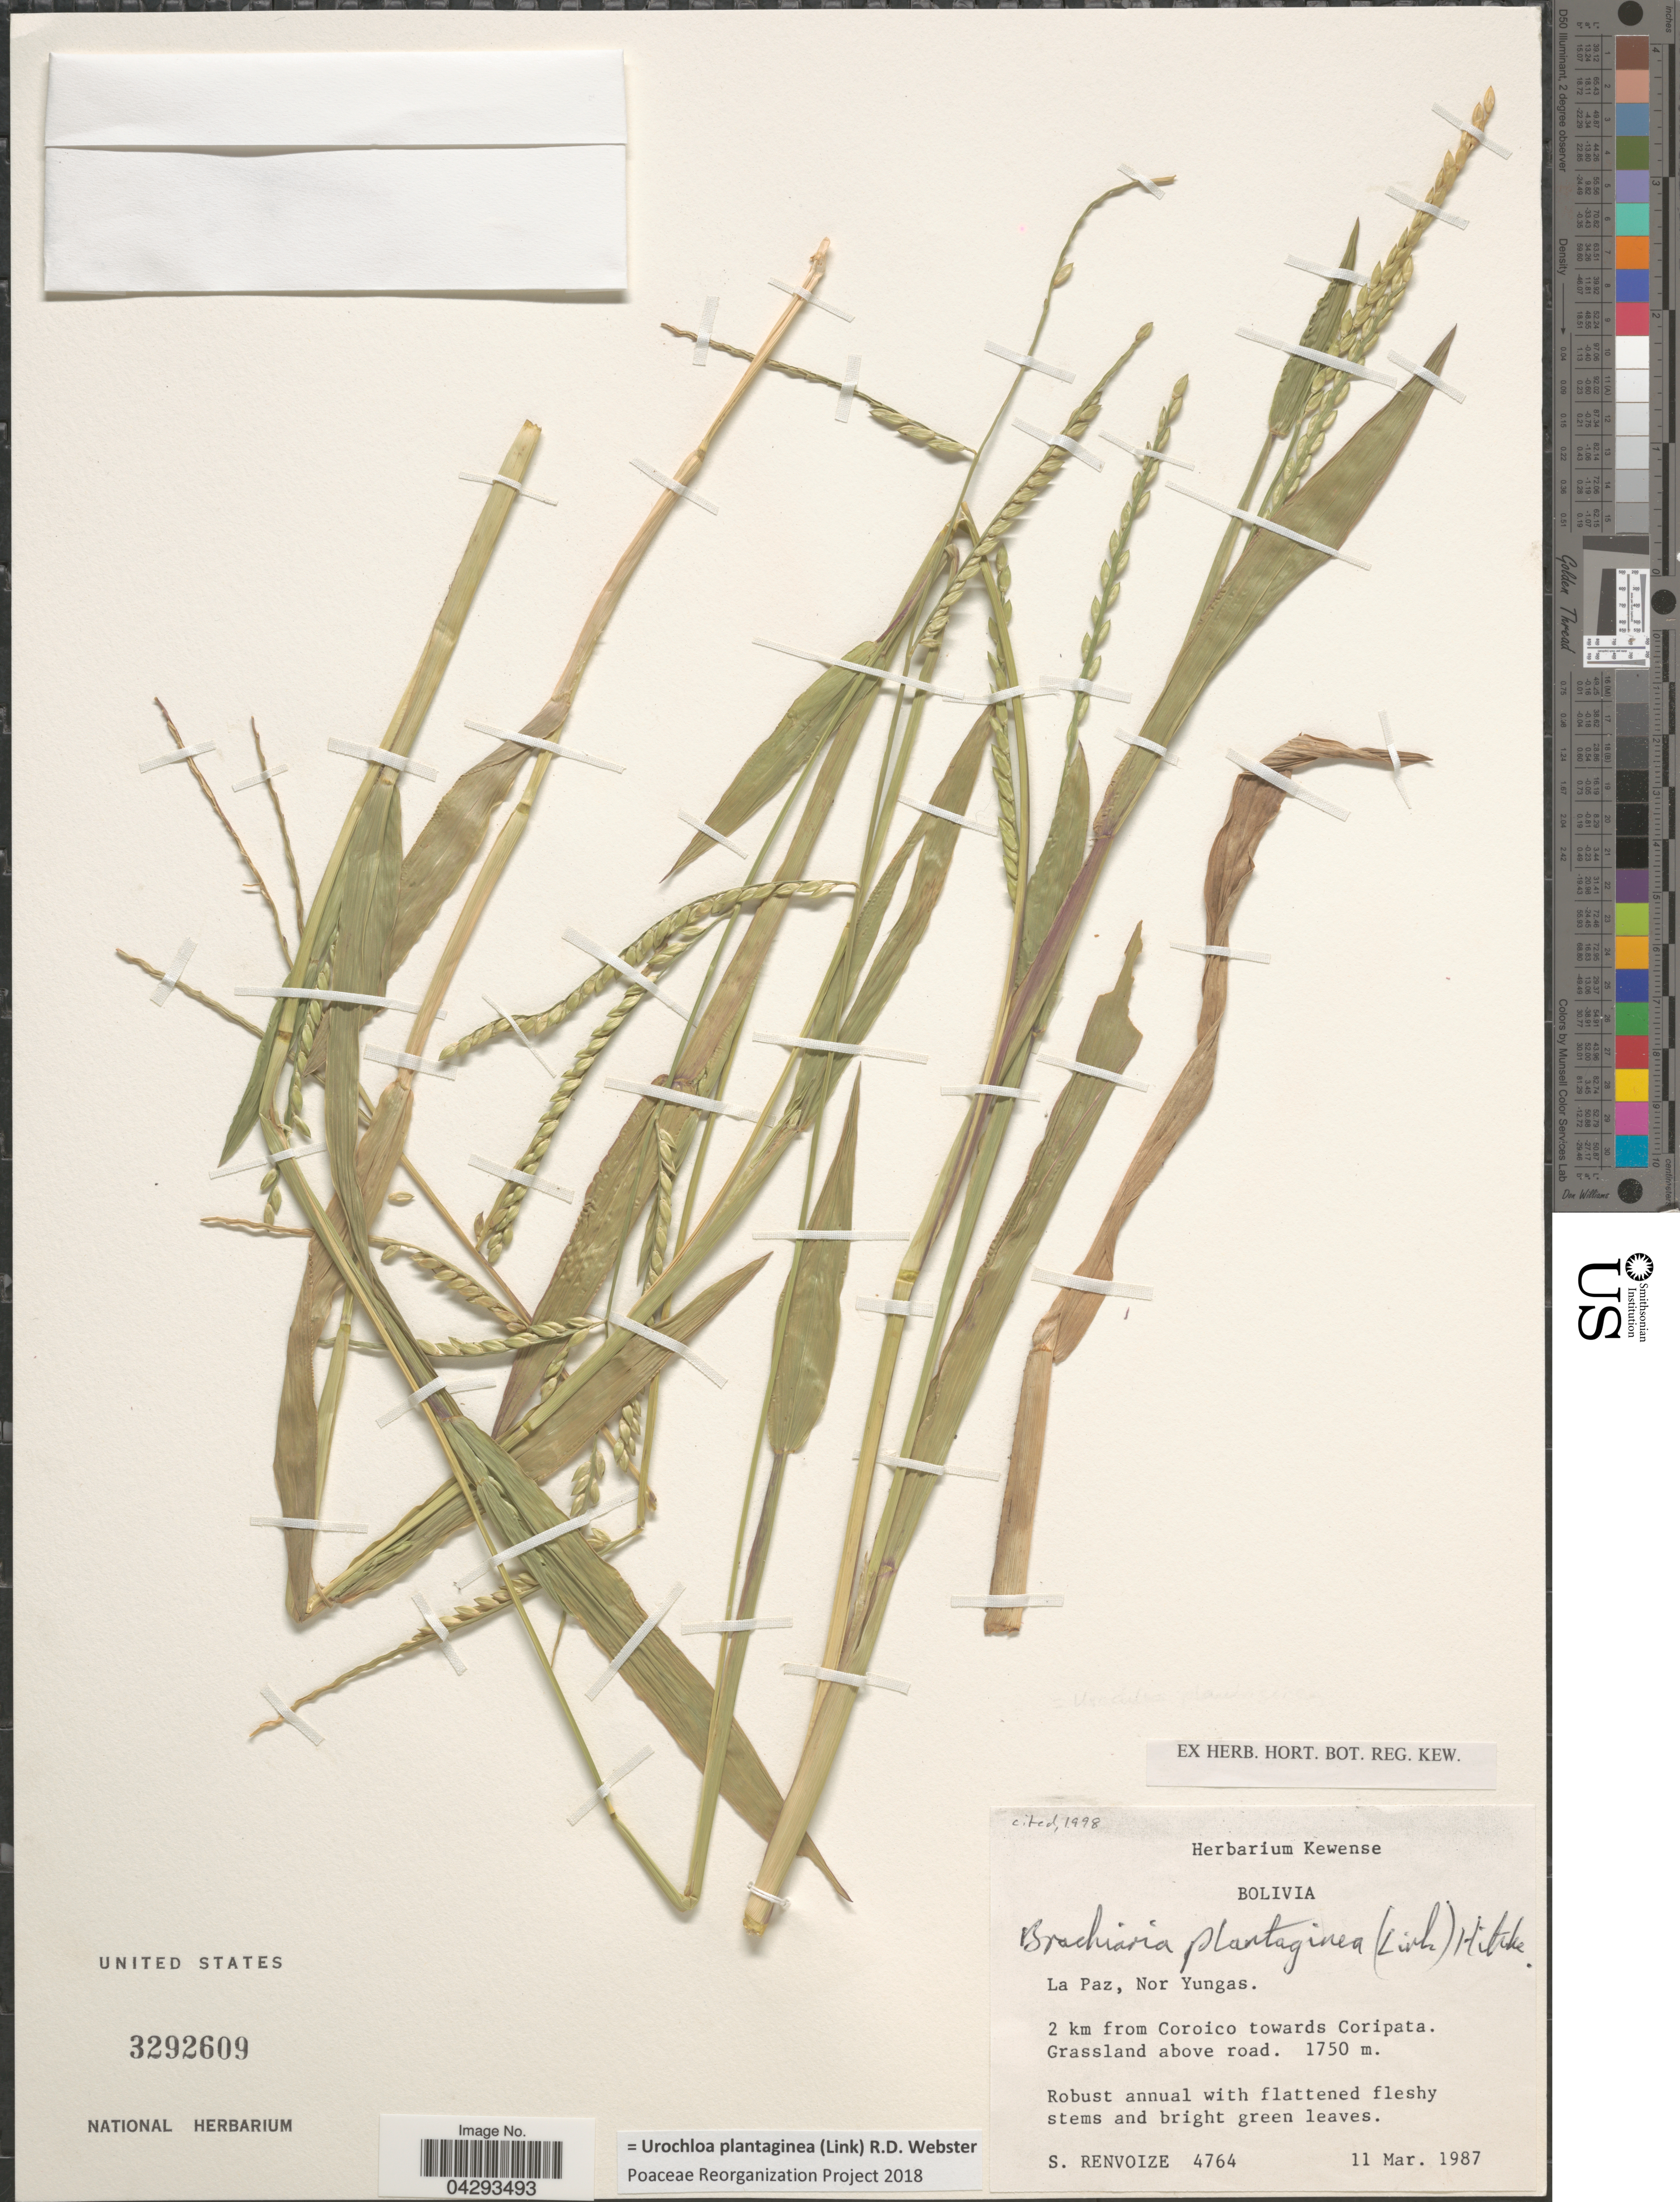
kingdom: Plantae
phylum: Tracheophyta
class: Liliopsida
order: Poales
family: Poaceae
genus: Urochloa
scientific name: Urochloa plantaginea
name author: (Link) R.D. Webster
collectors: S. A. Renvoize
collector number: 4764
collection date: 1987-03-11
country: Bolivia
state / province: La Paz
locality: Nor Yungas. 2 km from Coroico towards Coripata.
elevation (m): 1750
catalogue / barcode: US 3292609